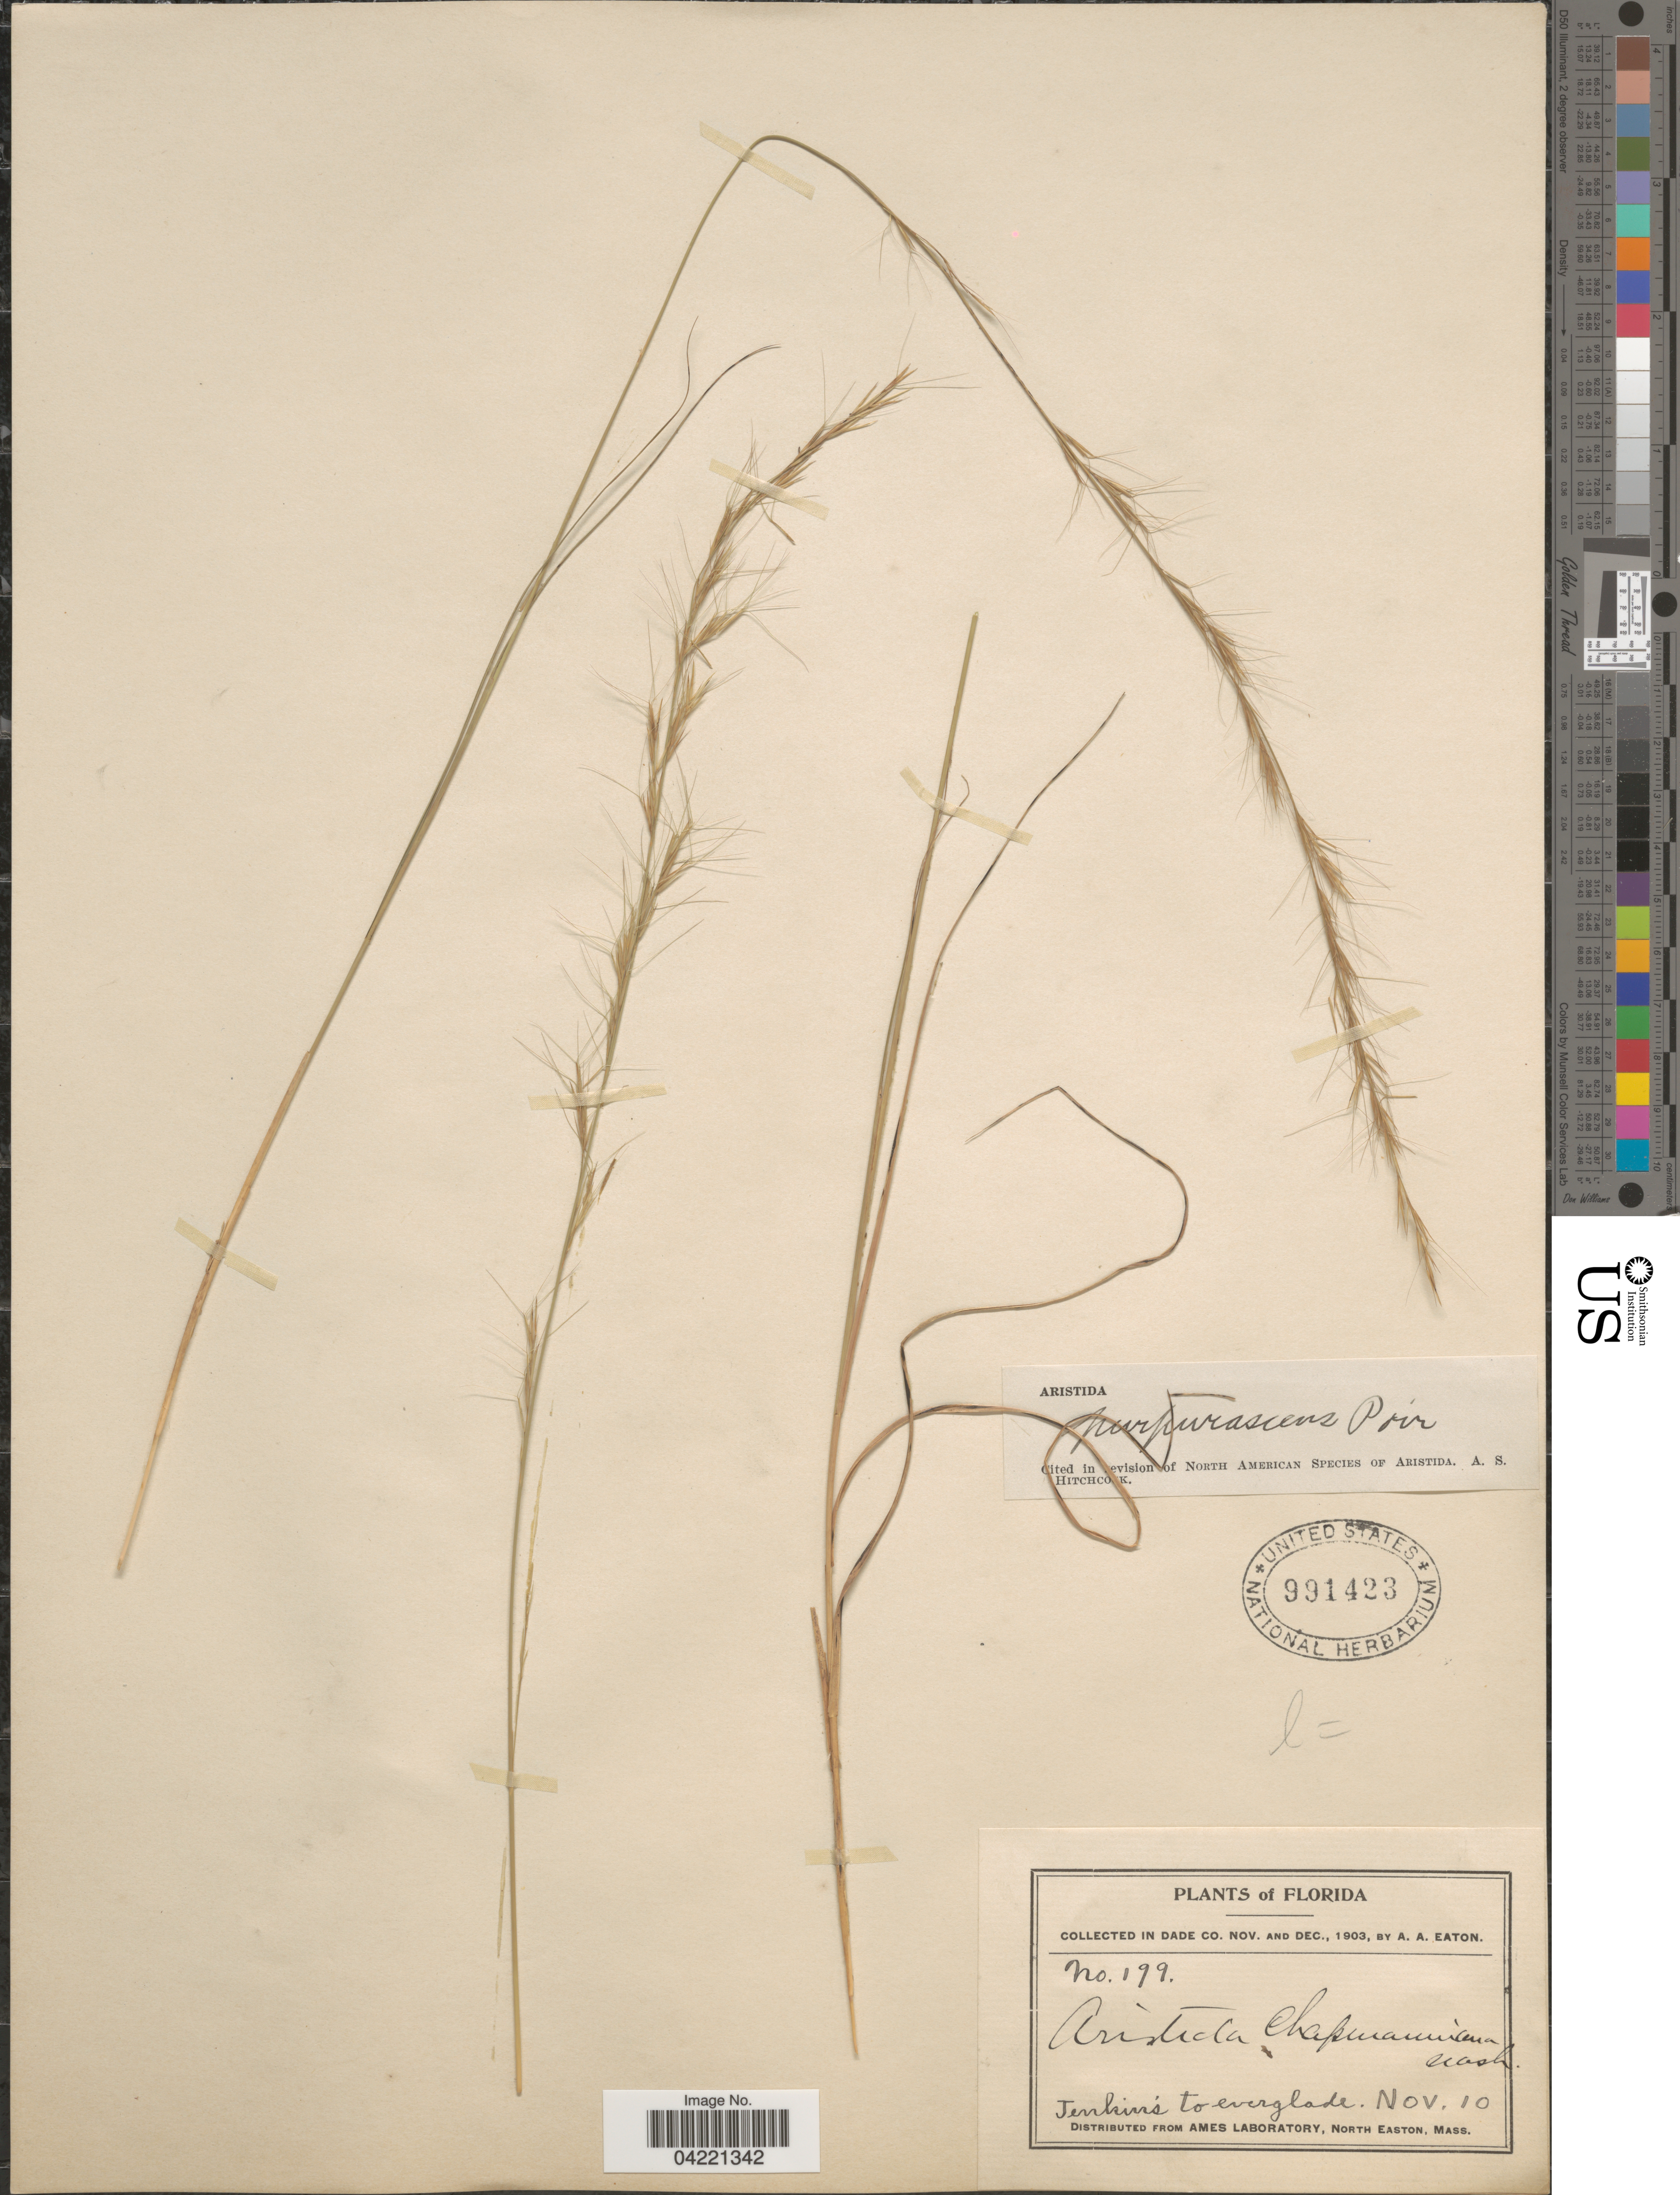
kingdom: Plantae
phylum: Tracheophyta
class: Liliopsida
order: Poales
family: Poaceae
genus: Aristida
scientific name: Aristida purpurascens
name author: Poir.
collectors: A. A. Eaton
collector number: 199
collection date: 1903-11-10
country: United States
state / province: Florida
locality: In Dade Co. Jenkin's to everglade.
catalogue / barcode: US 991423